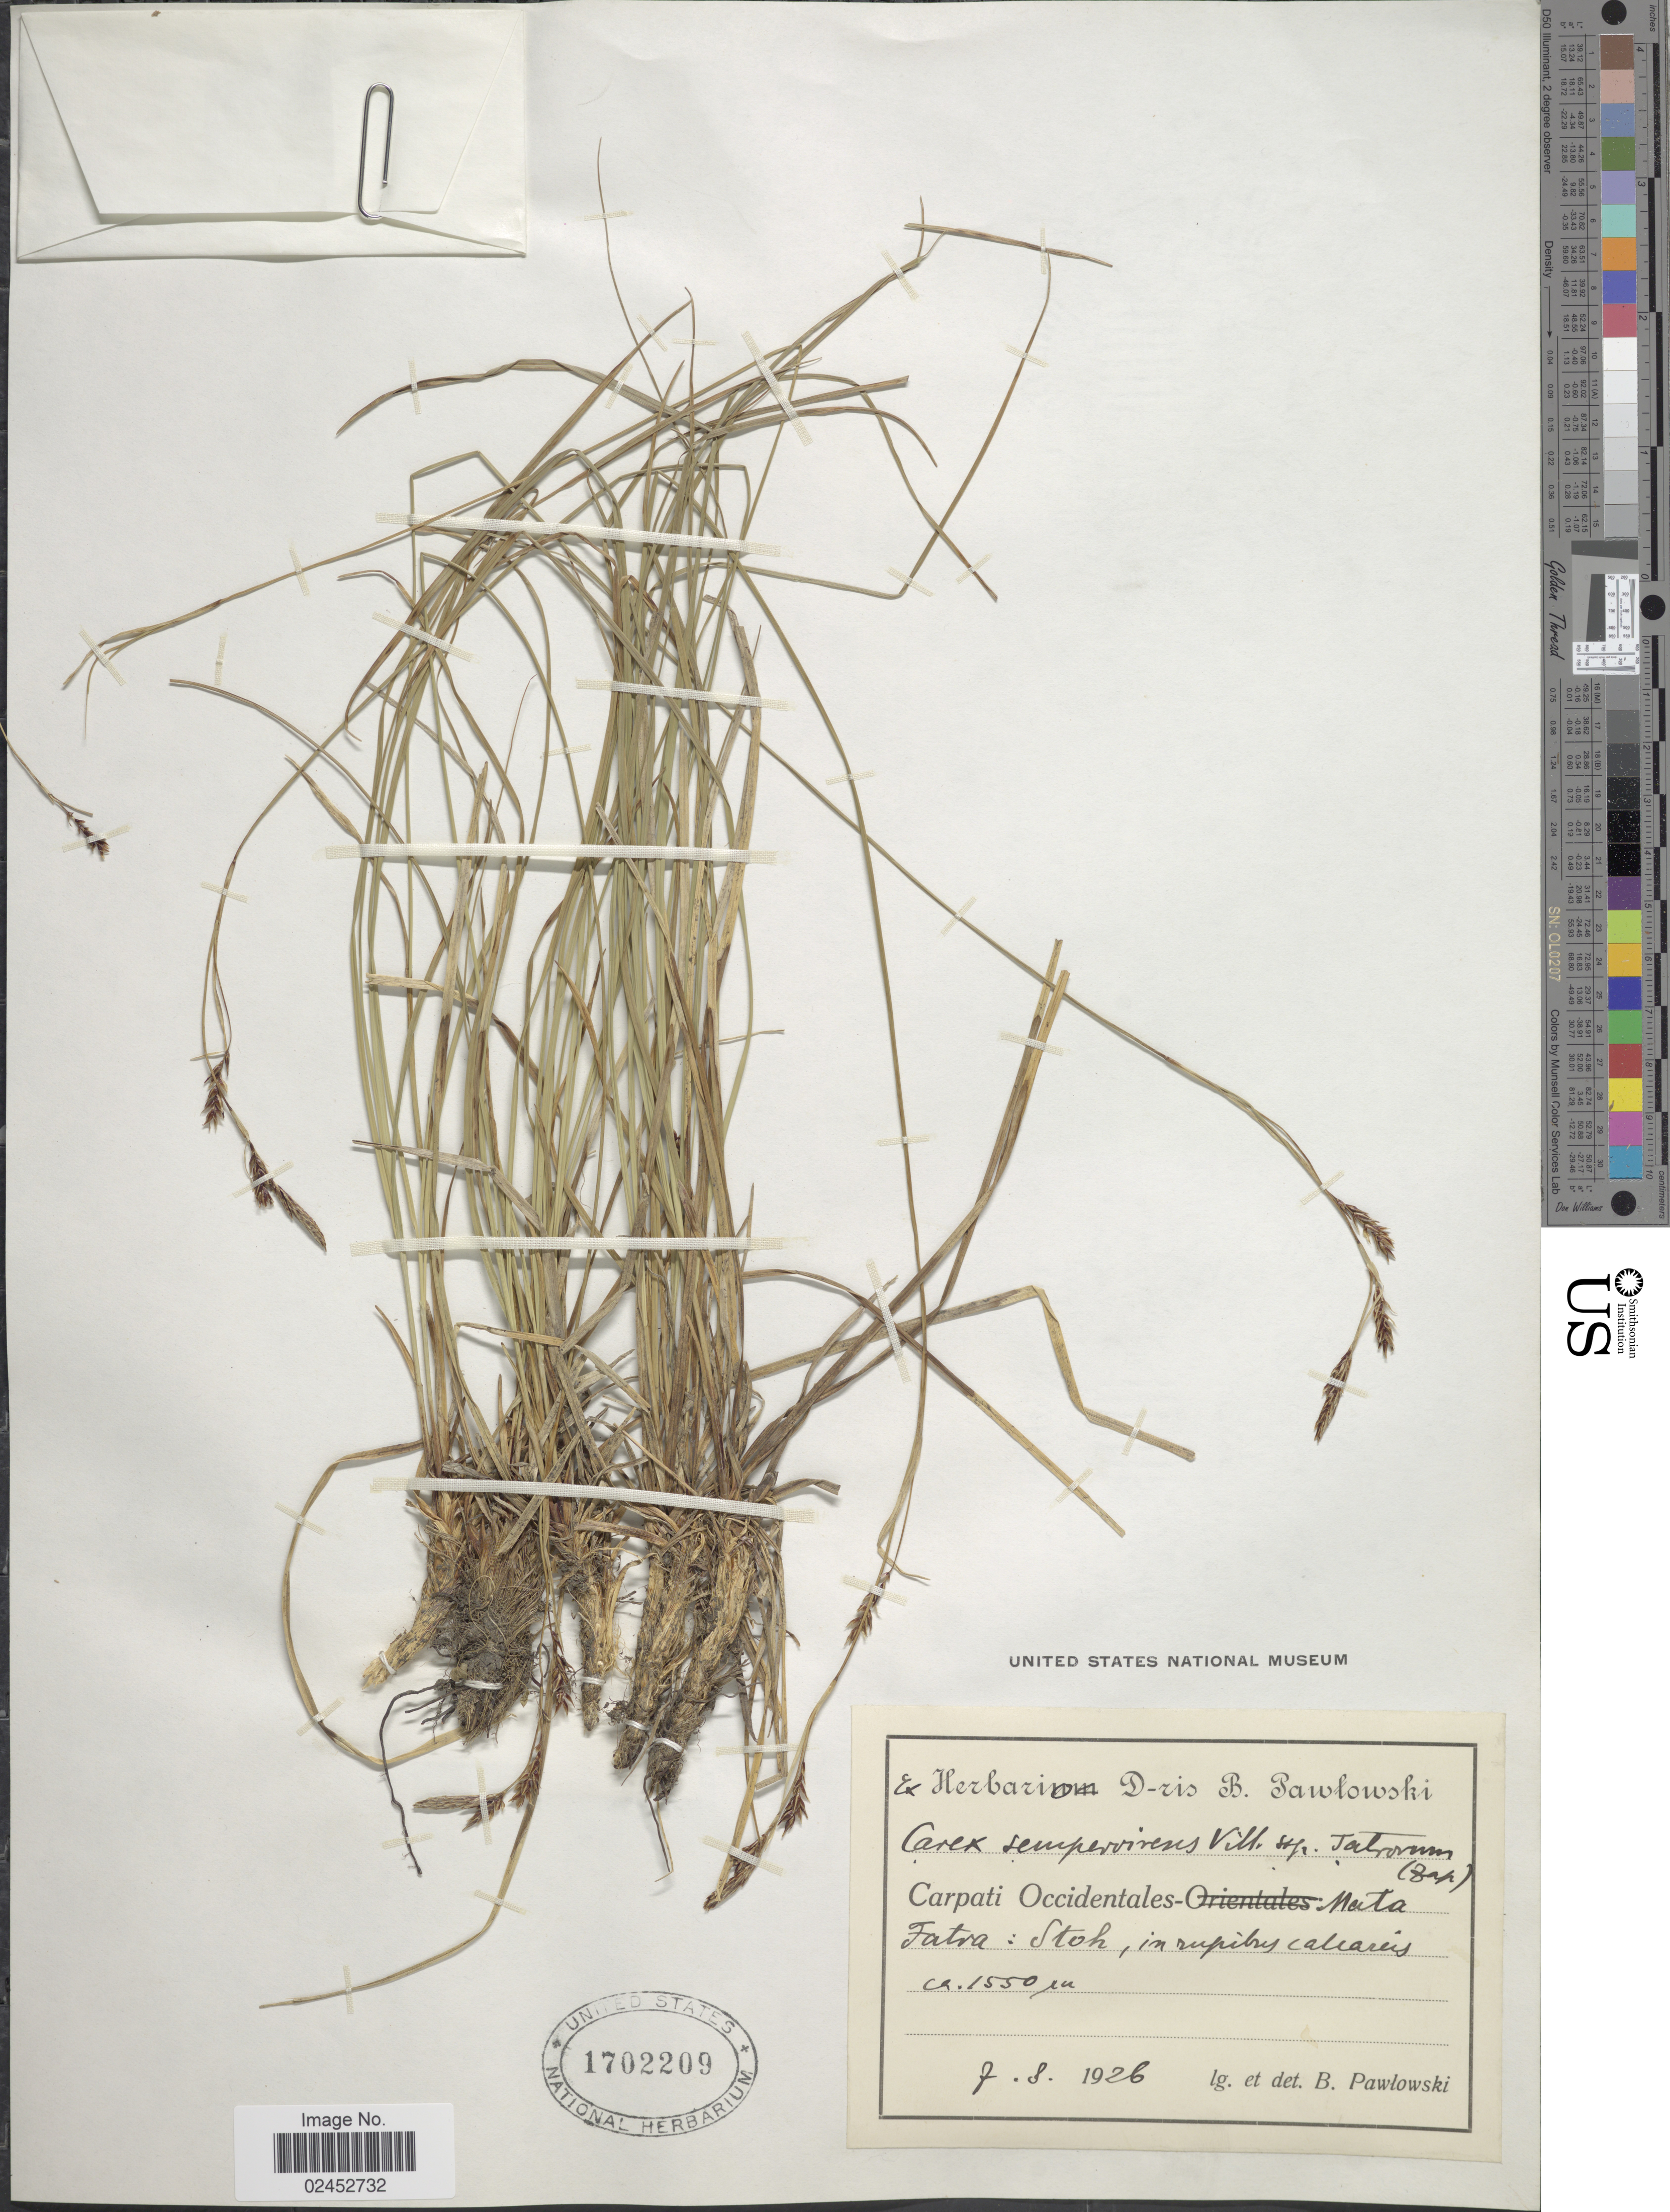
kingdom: Plantae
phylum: Tracheophyta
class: Liliopsida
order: Poales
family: Cyperaceae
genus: Carex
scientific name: Carex sempervirens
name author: Vill.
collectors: B. Pawlowski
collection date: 1926-08-07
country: Slovakia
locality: Carpati Occidentales-Mata Tatra: Stoh, in rupibus calcareis.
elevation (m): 1550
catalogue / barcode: US 1702209